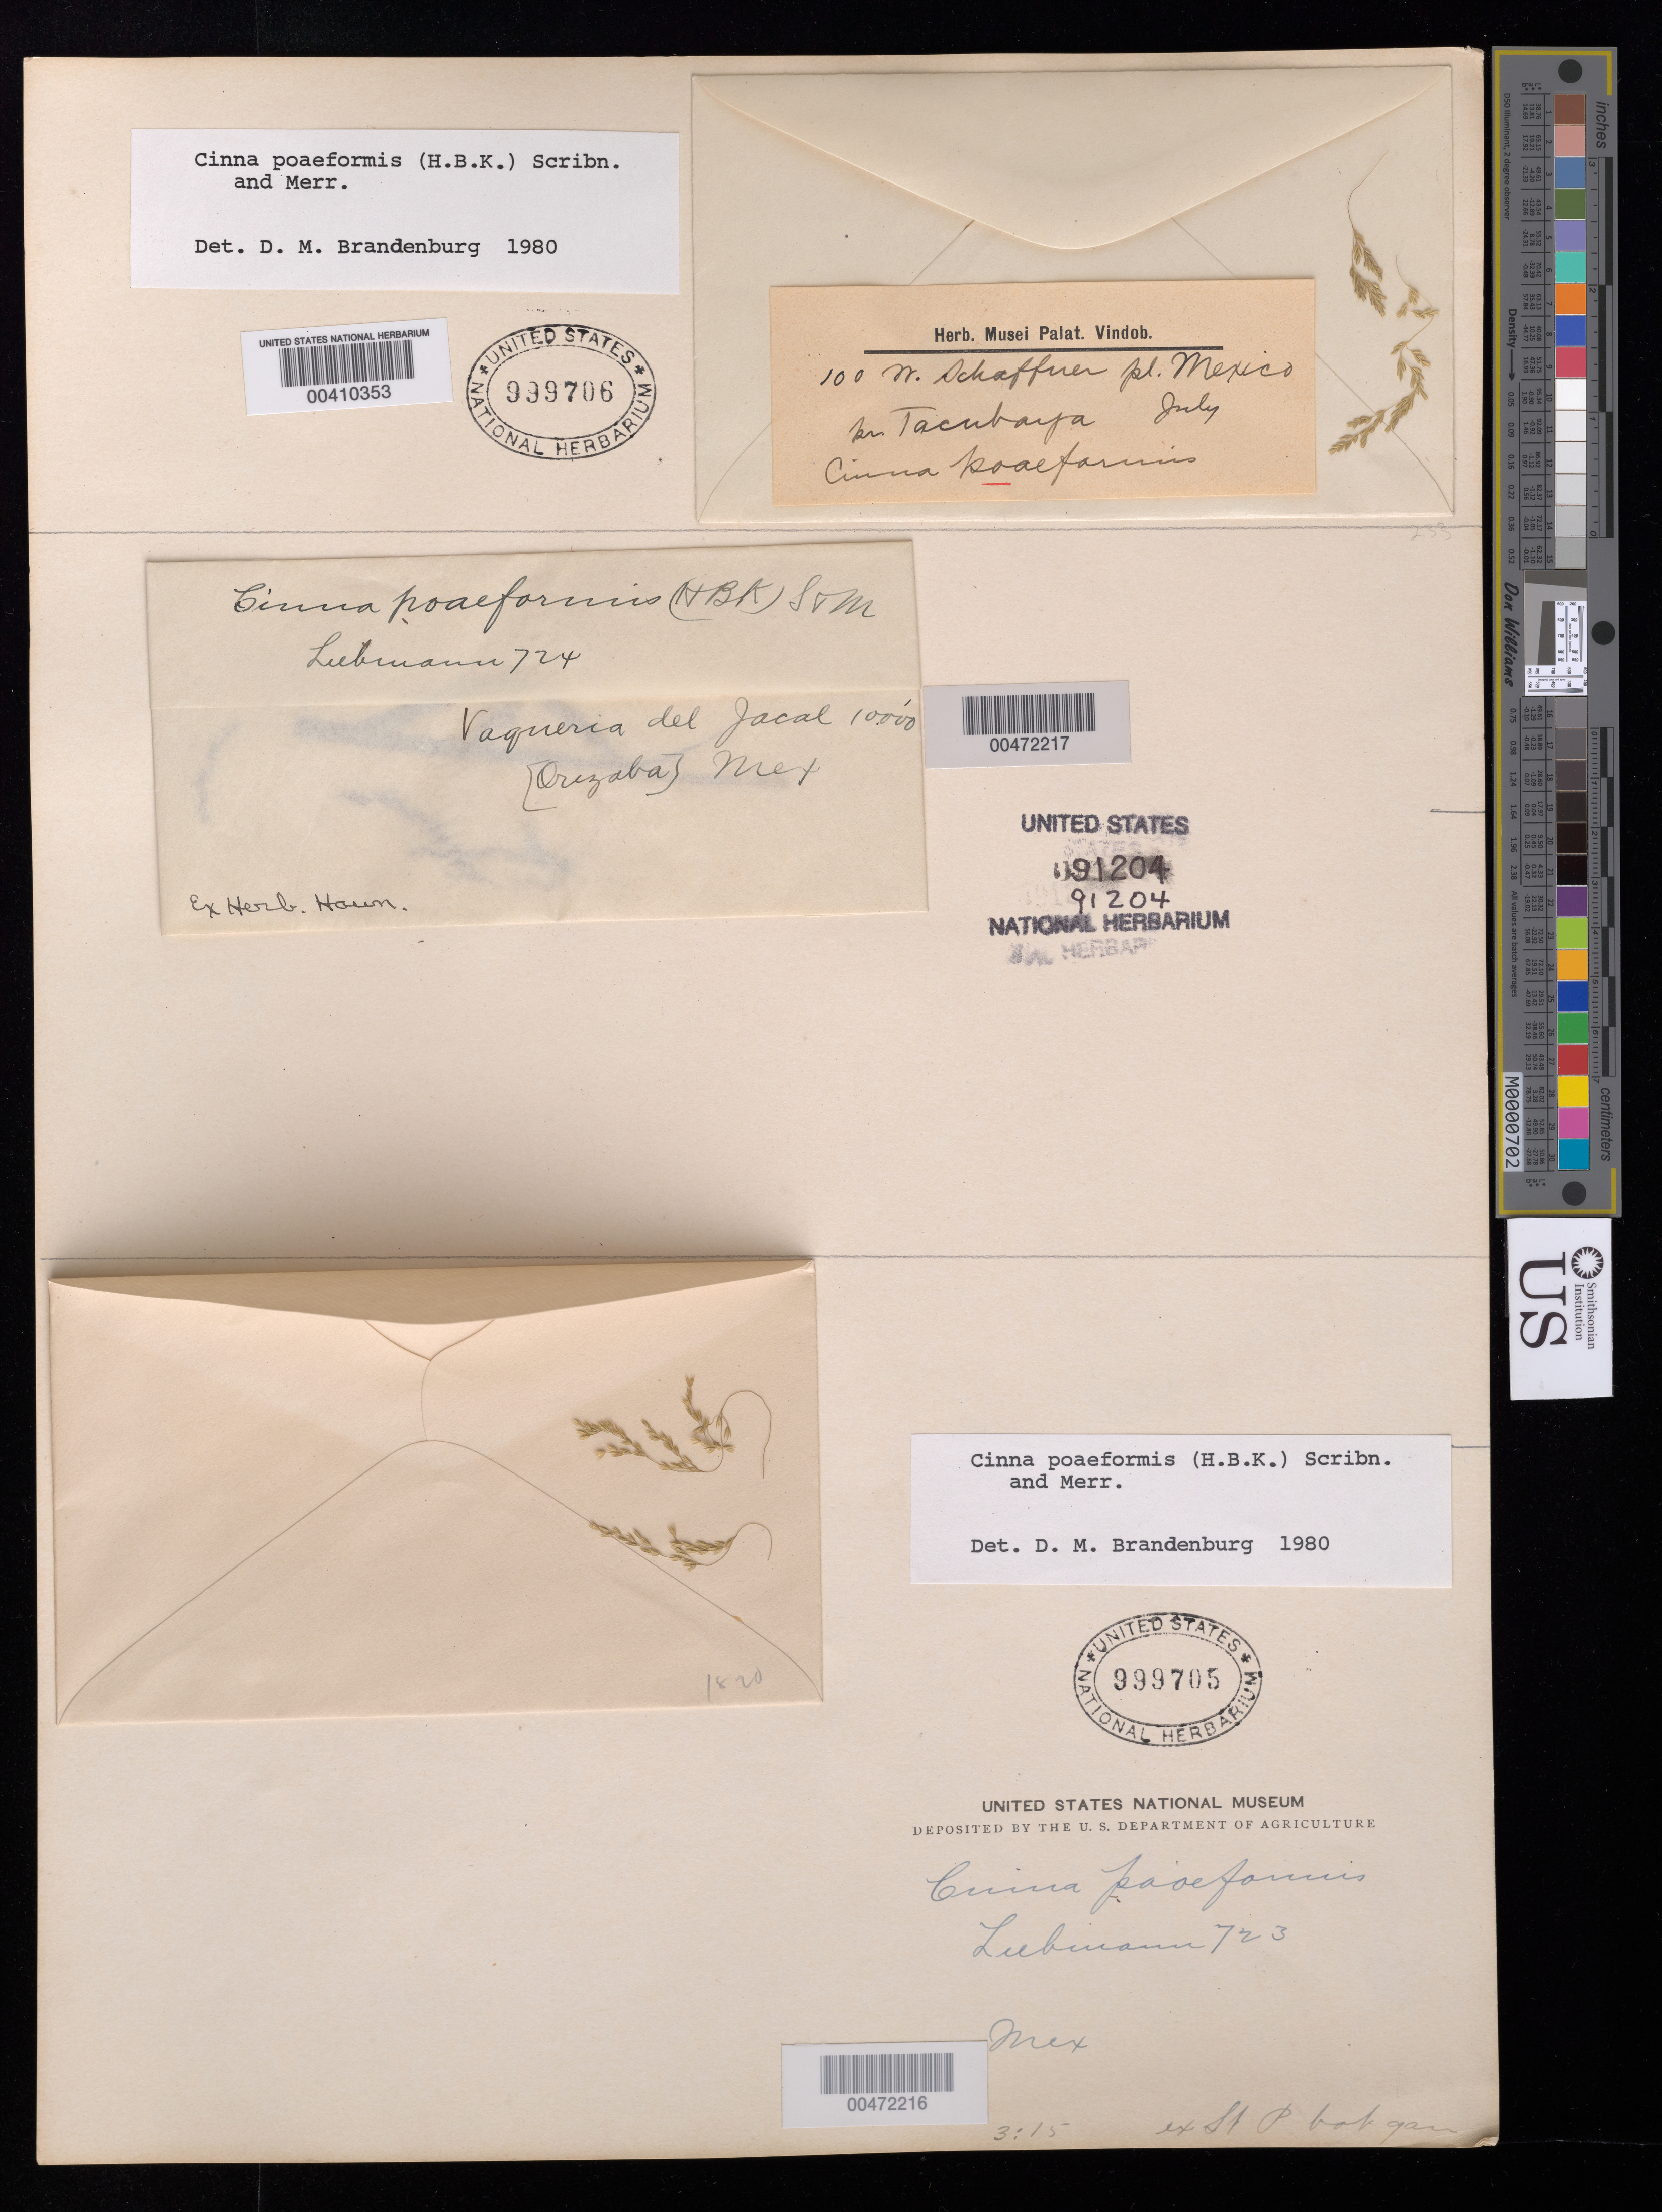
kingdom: Plantae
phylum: Tracheophyta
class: Liliopsida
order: Poales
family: Poaceae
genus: Cinna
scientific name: Cinna poiformis (Kunth) Scribn. & Merr.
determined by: Brandenburg, D. M.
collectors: F. M. Liebmann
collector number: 723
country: Mexico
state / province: Jalisco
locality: San Ramon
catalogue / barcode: US 999705